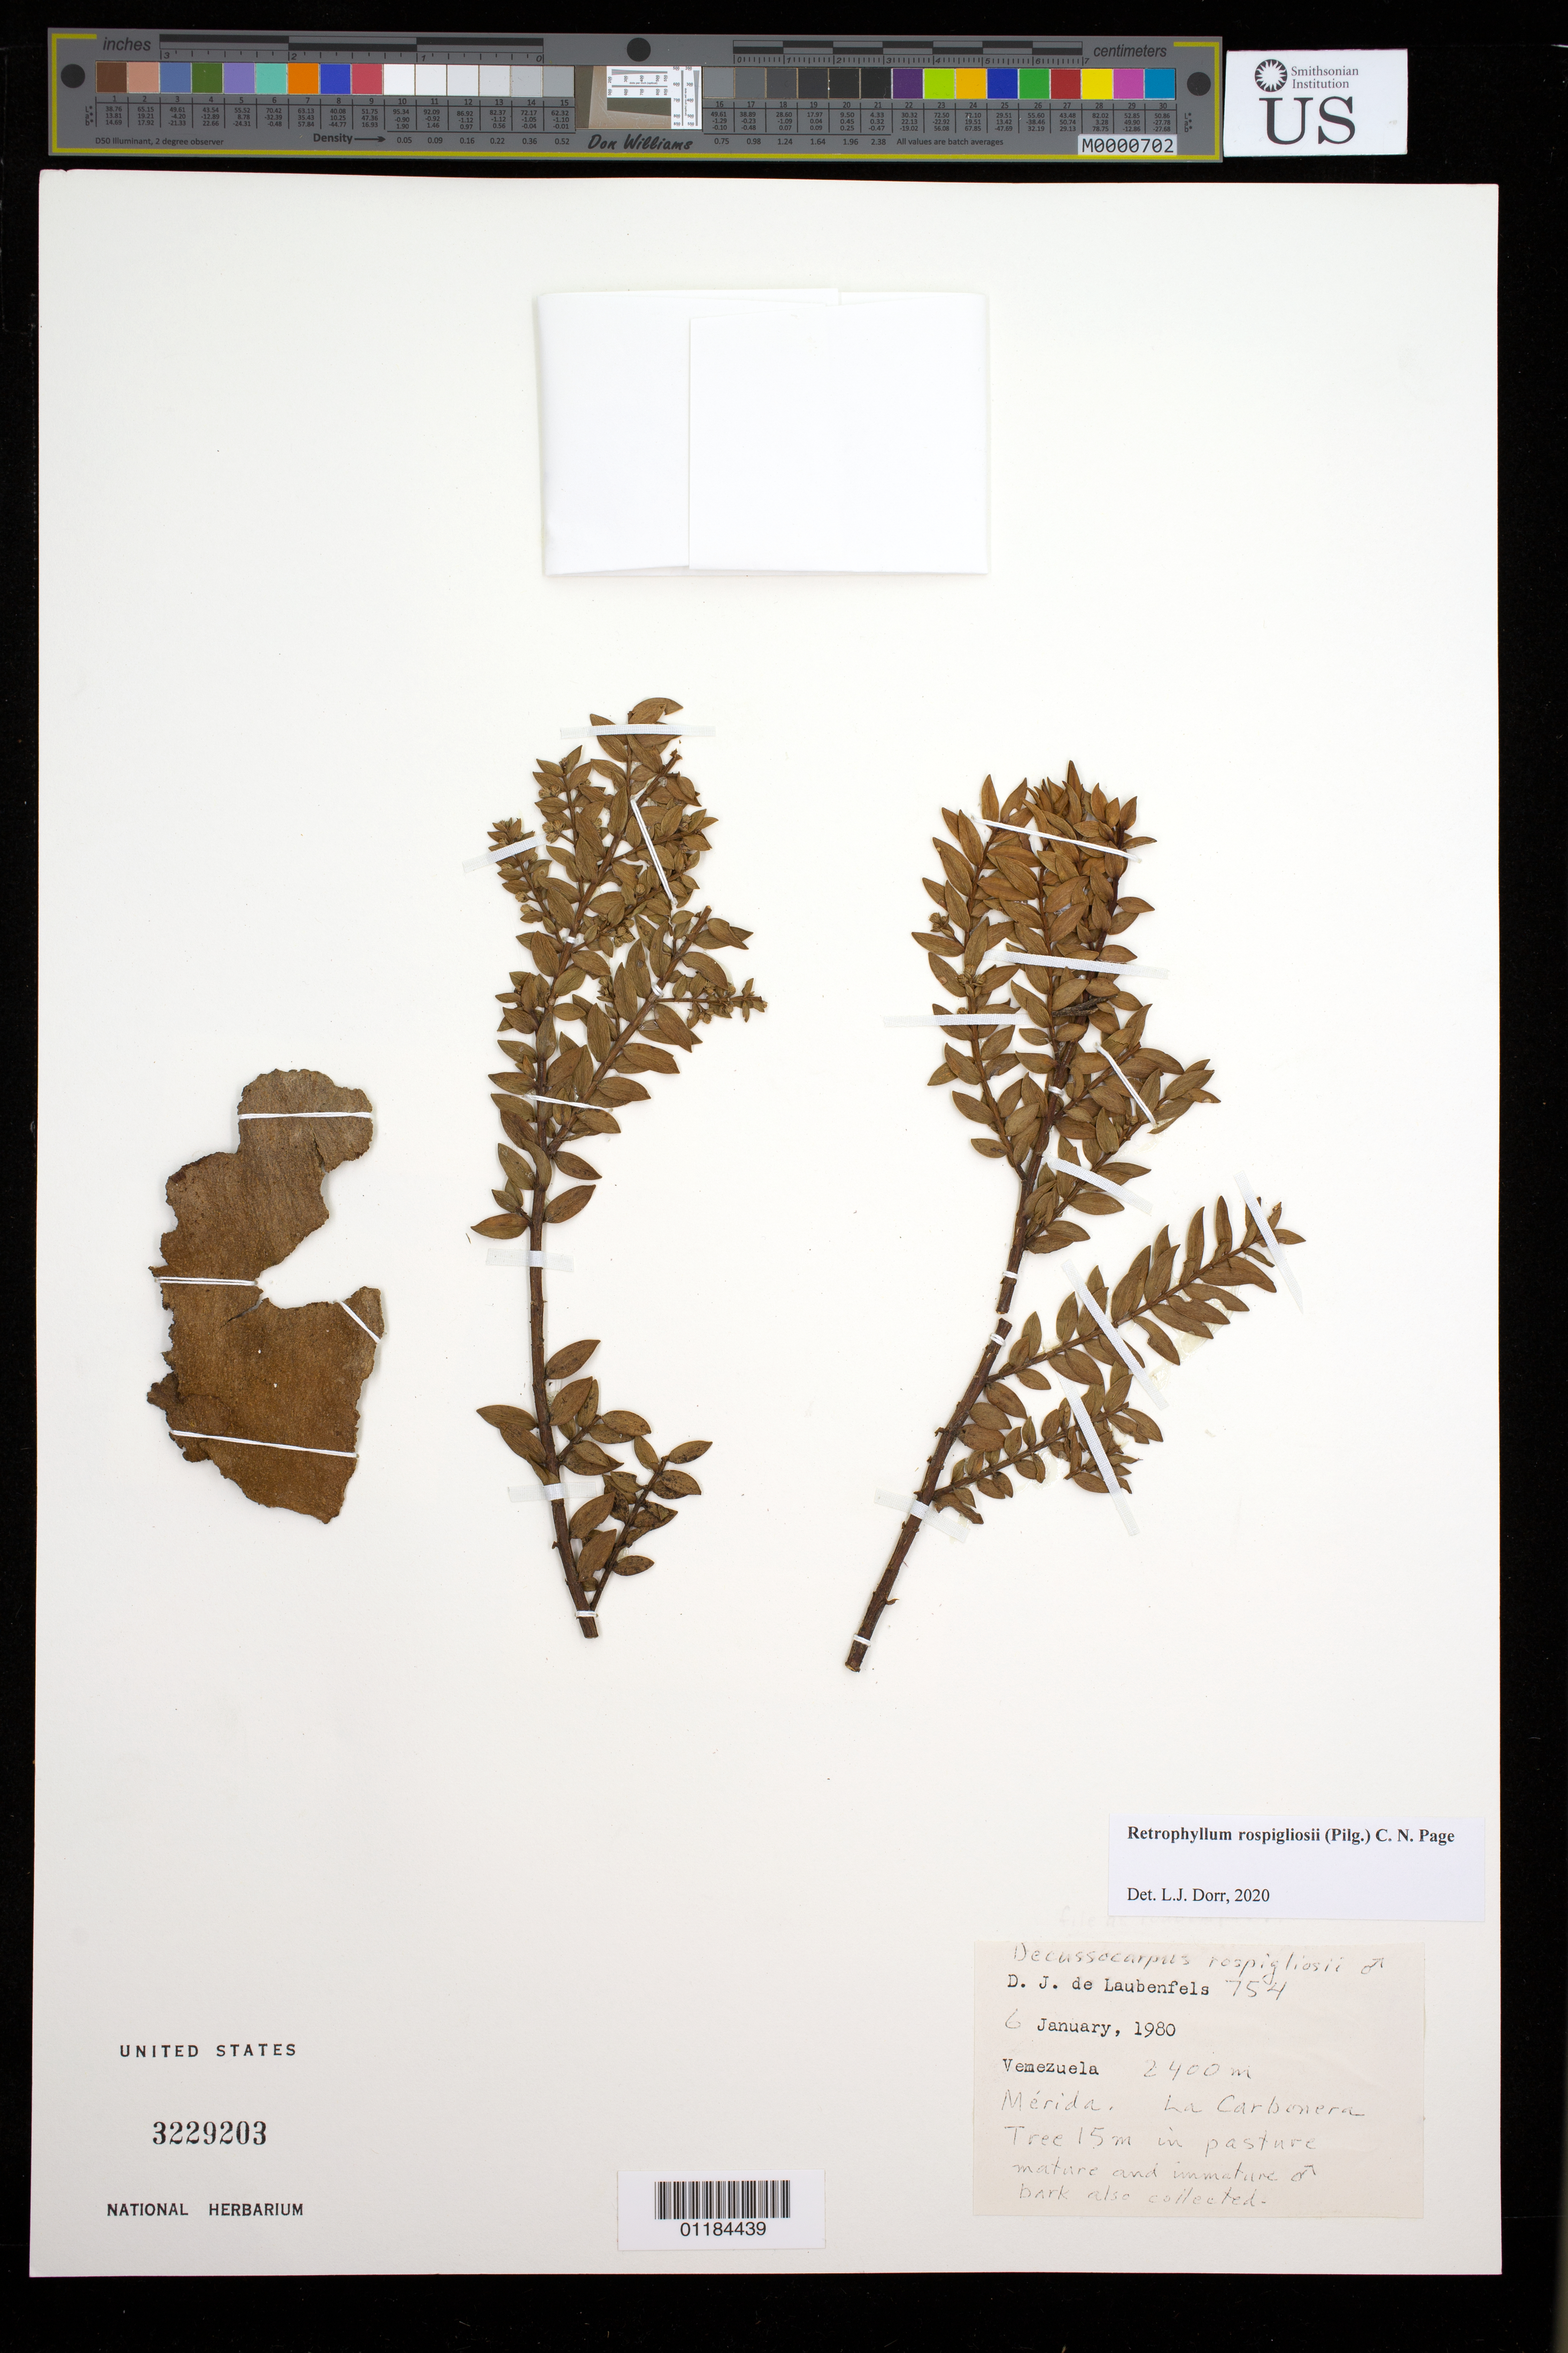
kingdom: Plantae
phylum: Tracheophyta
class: Pinopsida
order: Pinales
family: Podocarpaceae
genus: Retrophyllum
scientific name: Retrophyllum rospigliosii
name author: (Pilg.) C.N. Page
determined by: Dorr, L. J., (BOT), Smithsonian Institution - National Museum of Natural History (UNITED STATES)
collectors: D. J. de Laubenfels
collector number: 754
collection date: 1980-01-06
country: Venezuela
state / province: Mérida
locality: La Carbonera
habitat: pasture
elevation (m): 2400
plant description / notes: bark collected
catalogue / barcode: US 3229203